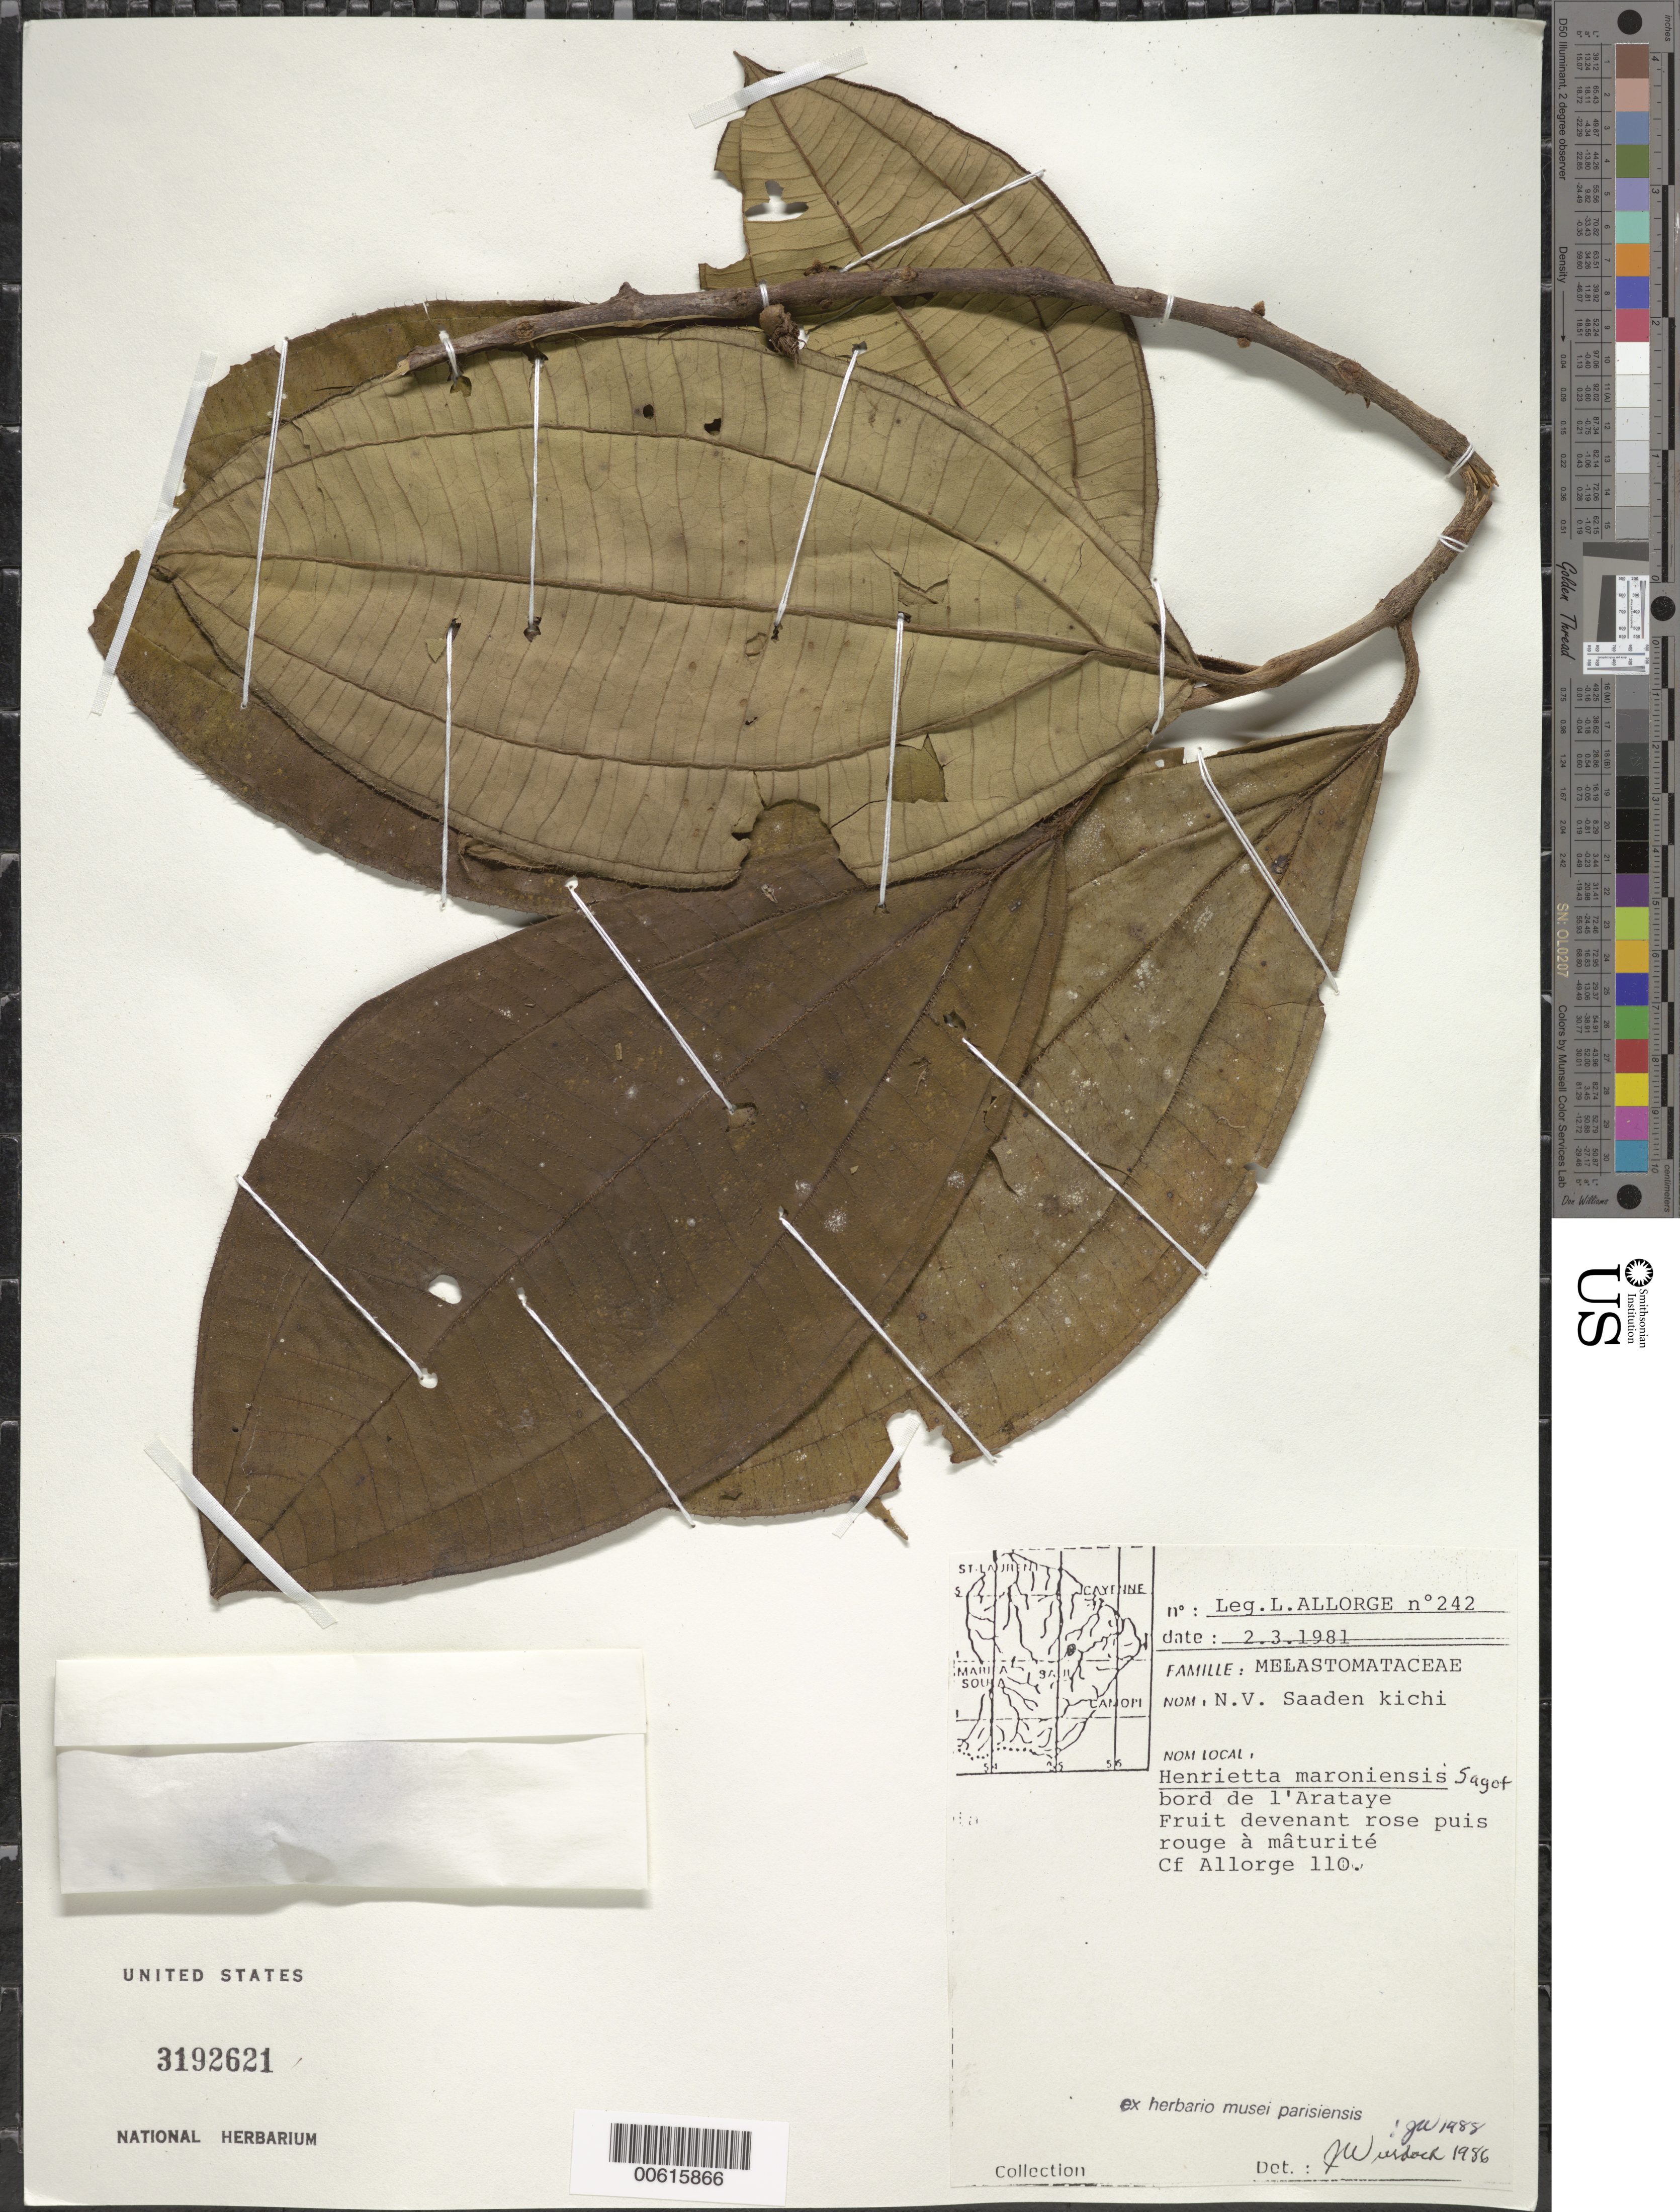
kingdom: Plantae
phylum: Tracheophyta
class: Magnoliopsida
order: Myrtales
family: Melastomataceae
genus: Henriettea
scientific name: Henriettea maroniensis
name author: Sagot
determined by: Wurdack, John J., (US), US (UNITED STATES)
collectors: L. Allorge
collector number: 242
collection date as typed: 2-Mar-81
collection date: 1981-03-02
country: French Guiana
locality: Arataye Creek, Approuague R.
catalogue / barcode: US 3192621